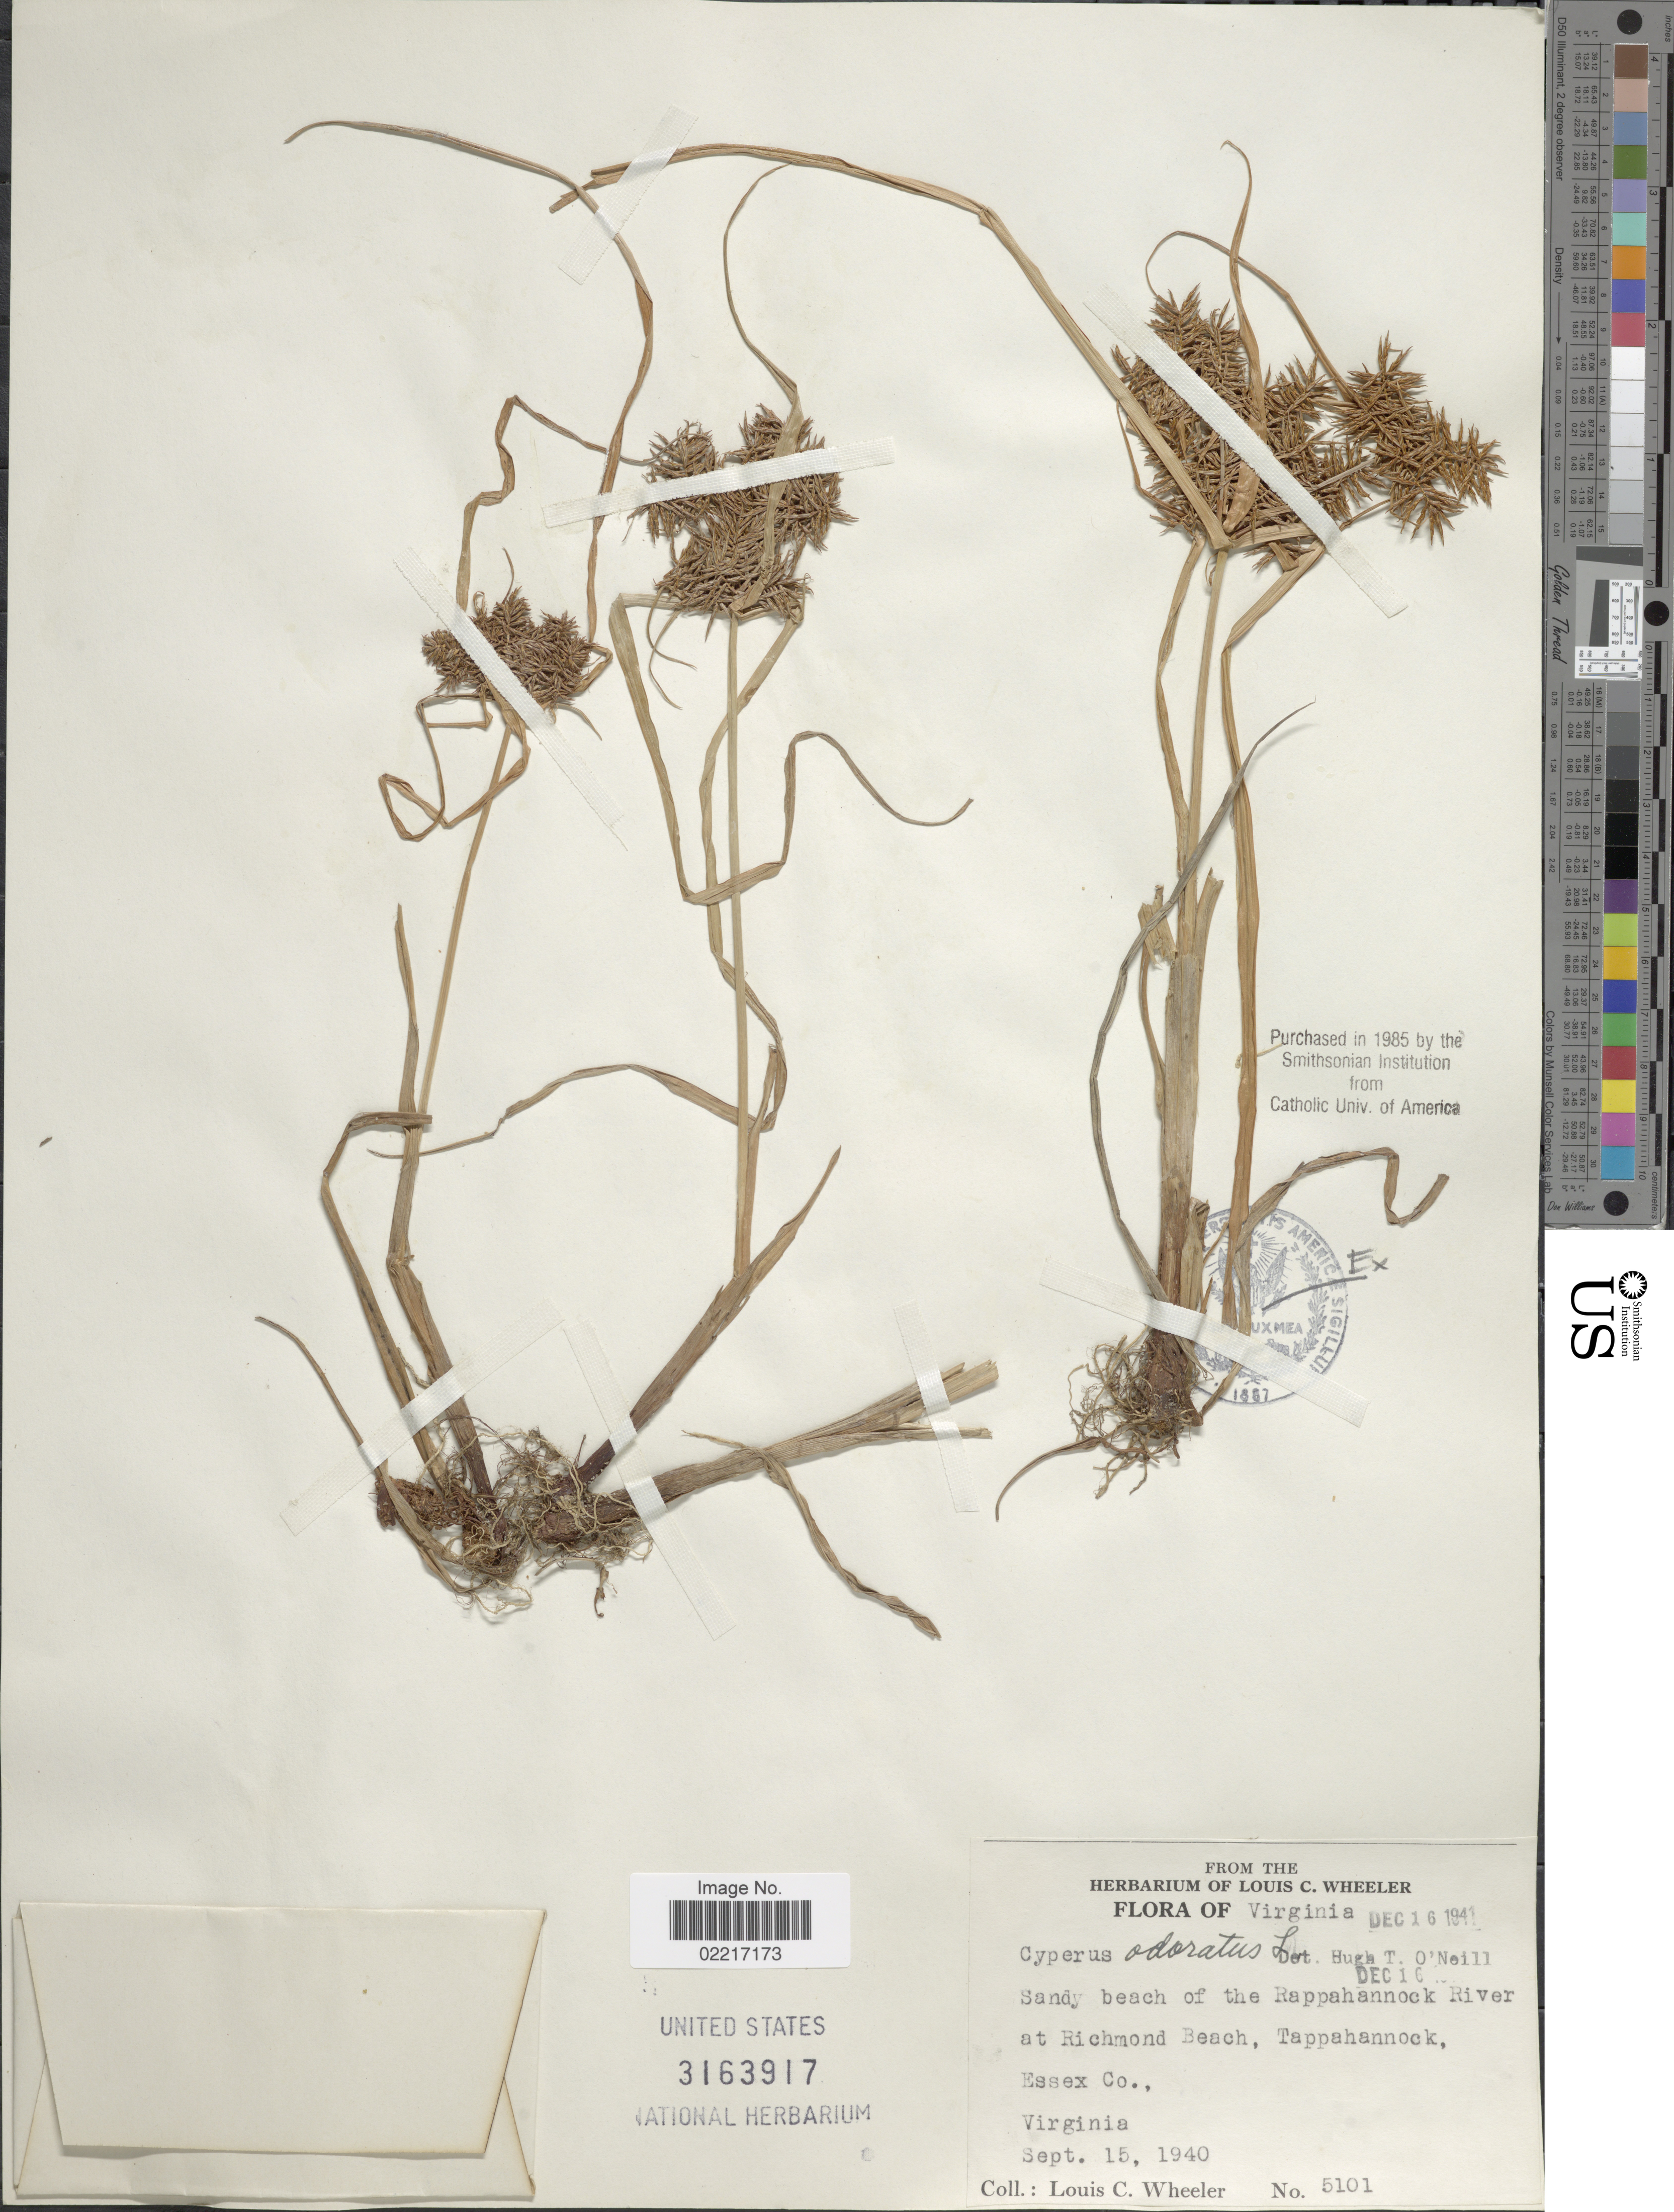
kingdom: Plantae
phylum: Tracheophyta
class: Liliopsida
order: Poales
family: Cyperaceae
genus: Cyperus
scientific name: Cyperus odoratus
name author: L.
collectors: L. C. Wheeler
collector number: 5101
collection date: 1940-09-15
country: United States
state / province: Virginia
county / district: Essex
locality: Sandy beach of the Rappahanncock River at Richmond Beach, Tappahannock, Essex Co.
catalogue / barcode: US 3163917